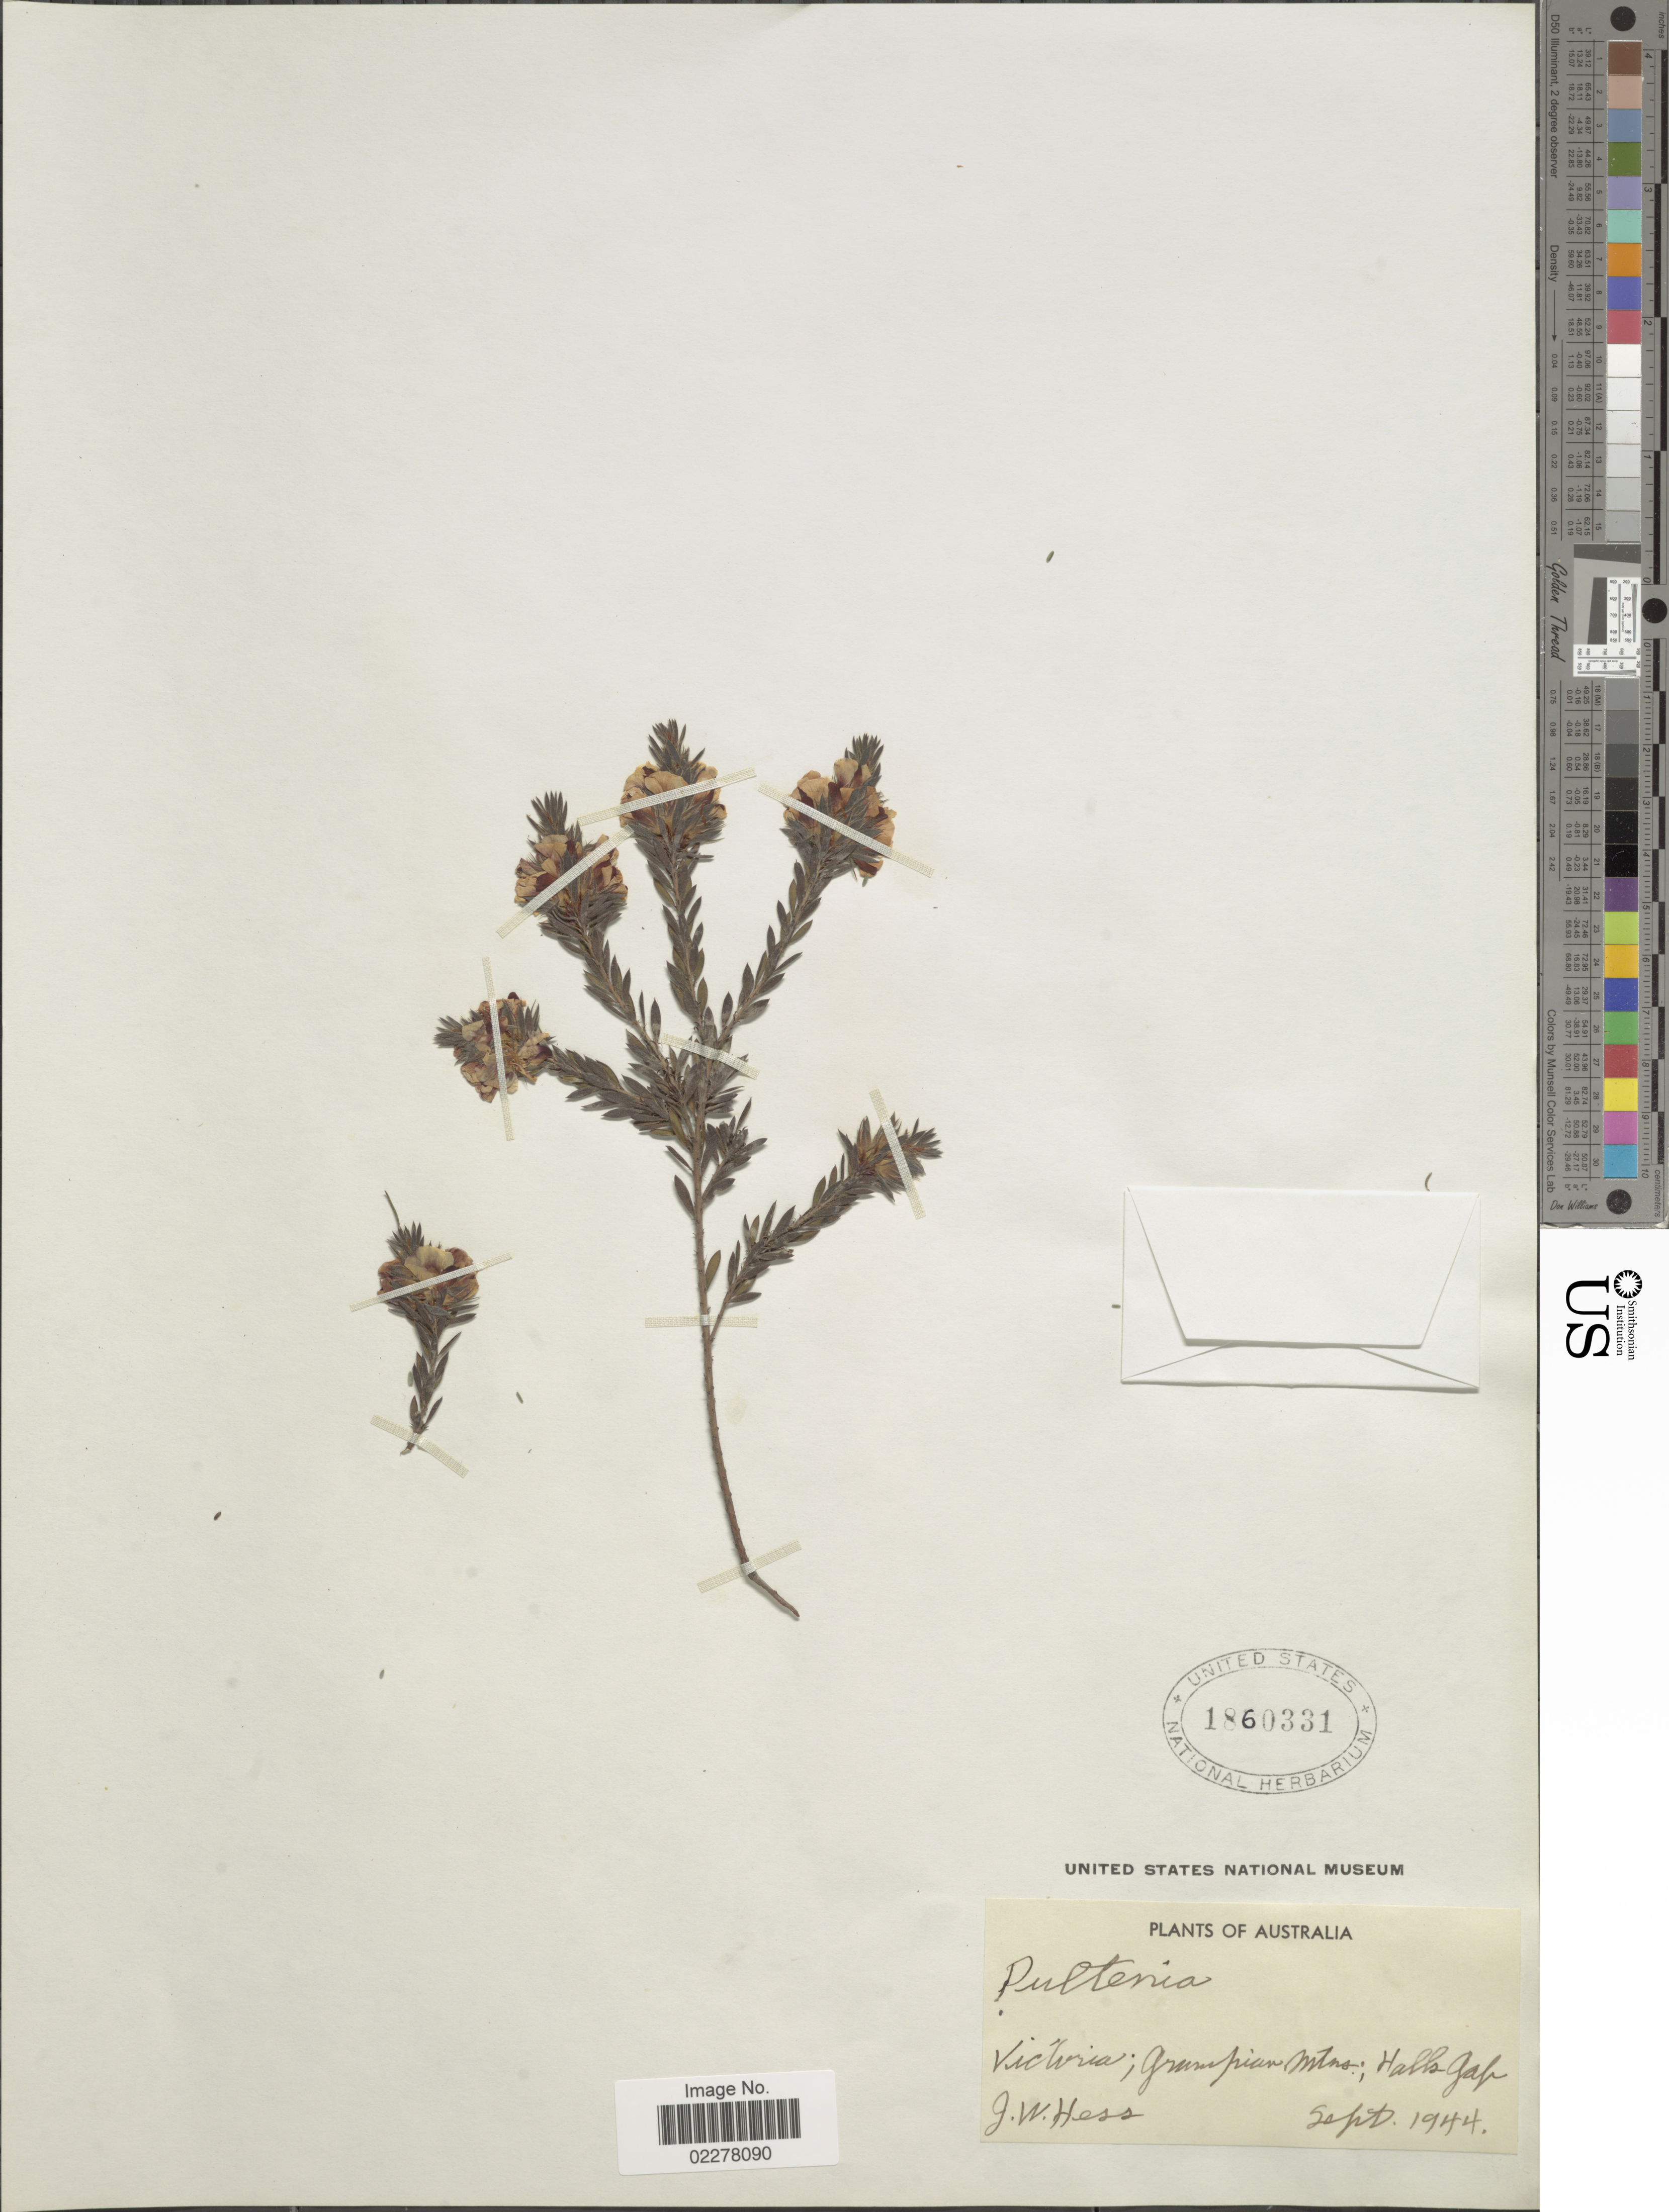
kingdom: Plantae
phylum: Tracheophyta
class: Magnoliopsida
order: Fabales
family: Fabaceae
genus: Pultenaea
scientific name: Pultenaea sp.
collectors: J. Hess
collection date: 1944-09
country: Australia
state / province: Victoria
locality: Victoria; Grampian Mtns; Halls Gap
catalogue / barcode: US 1860331